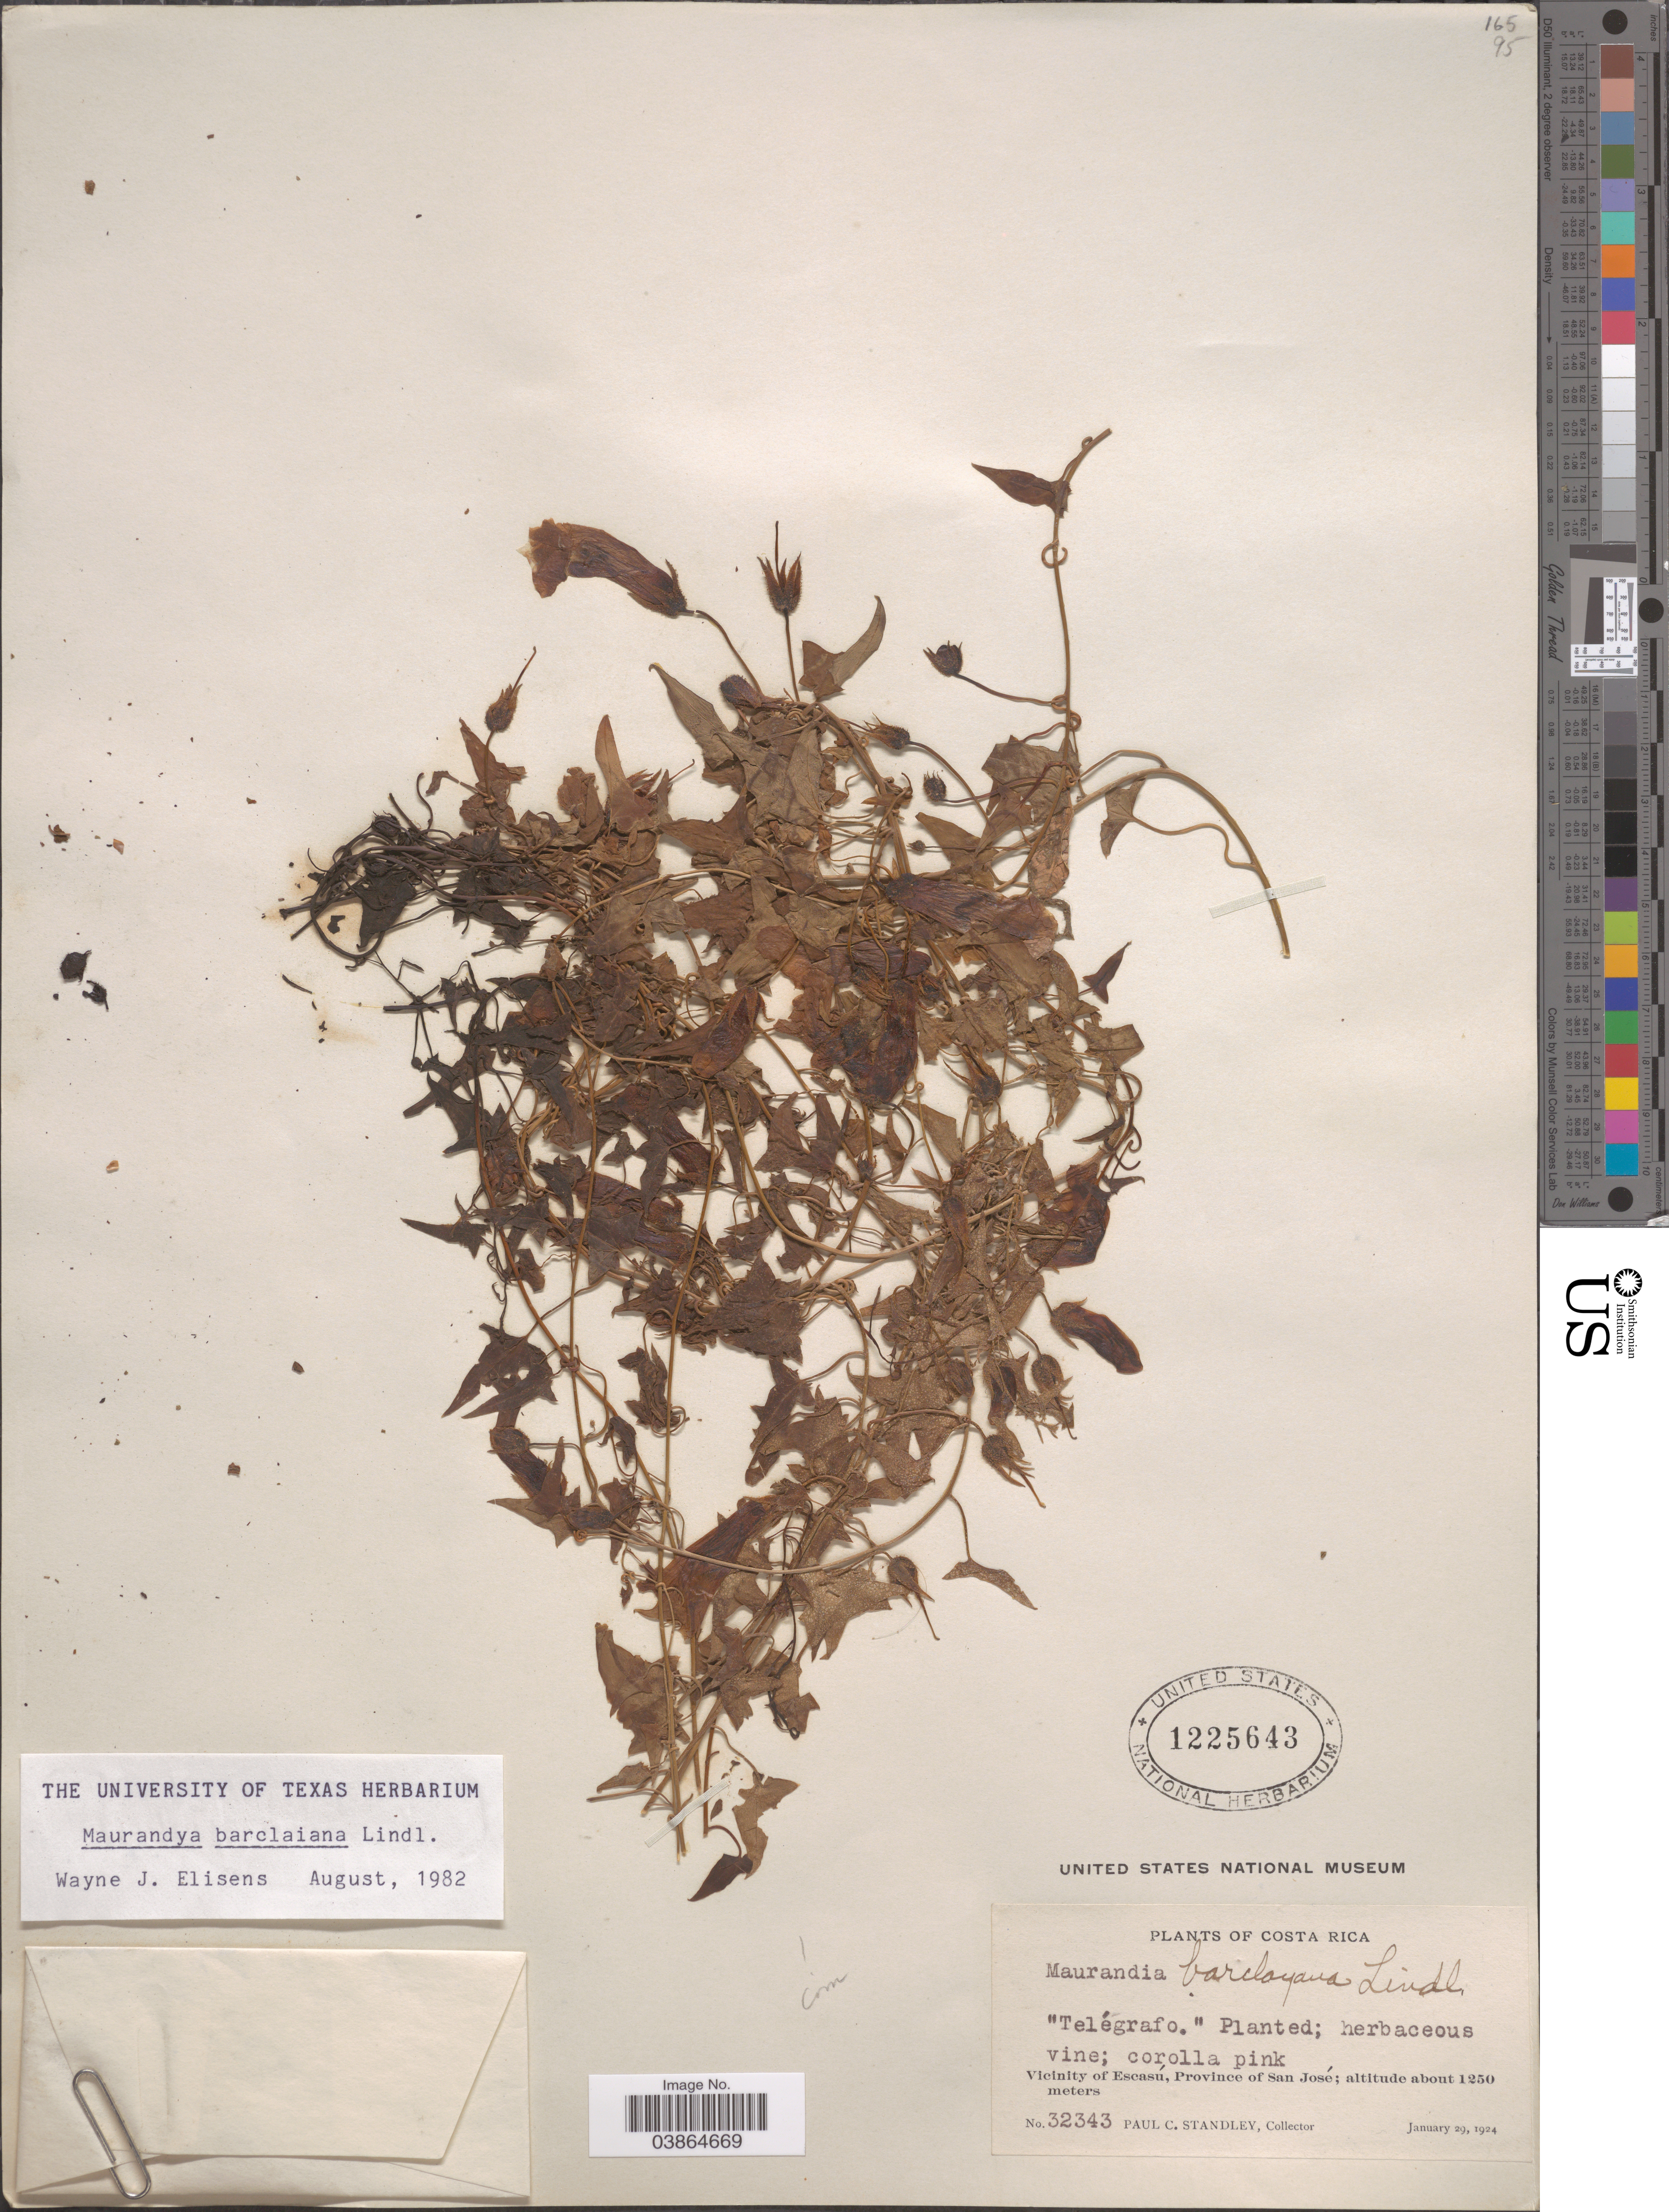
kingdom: Plantae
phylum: Tracheophyta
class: Magnoliopsida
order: Lamiales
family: Plantaginaceae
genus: Maurandya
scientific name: Maurandya barclayana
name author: Lindl.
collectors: P. C. Standley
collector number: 32343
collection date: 1924-01-29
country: Costa Rica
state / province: San José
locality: Vicinity of Escasú, Province of San José.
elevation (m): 1250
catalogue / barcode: US 1225643